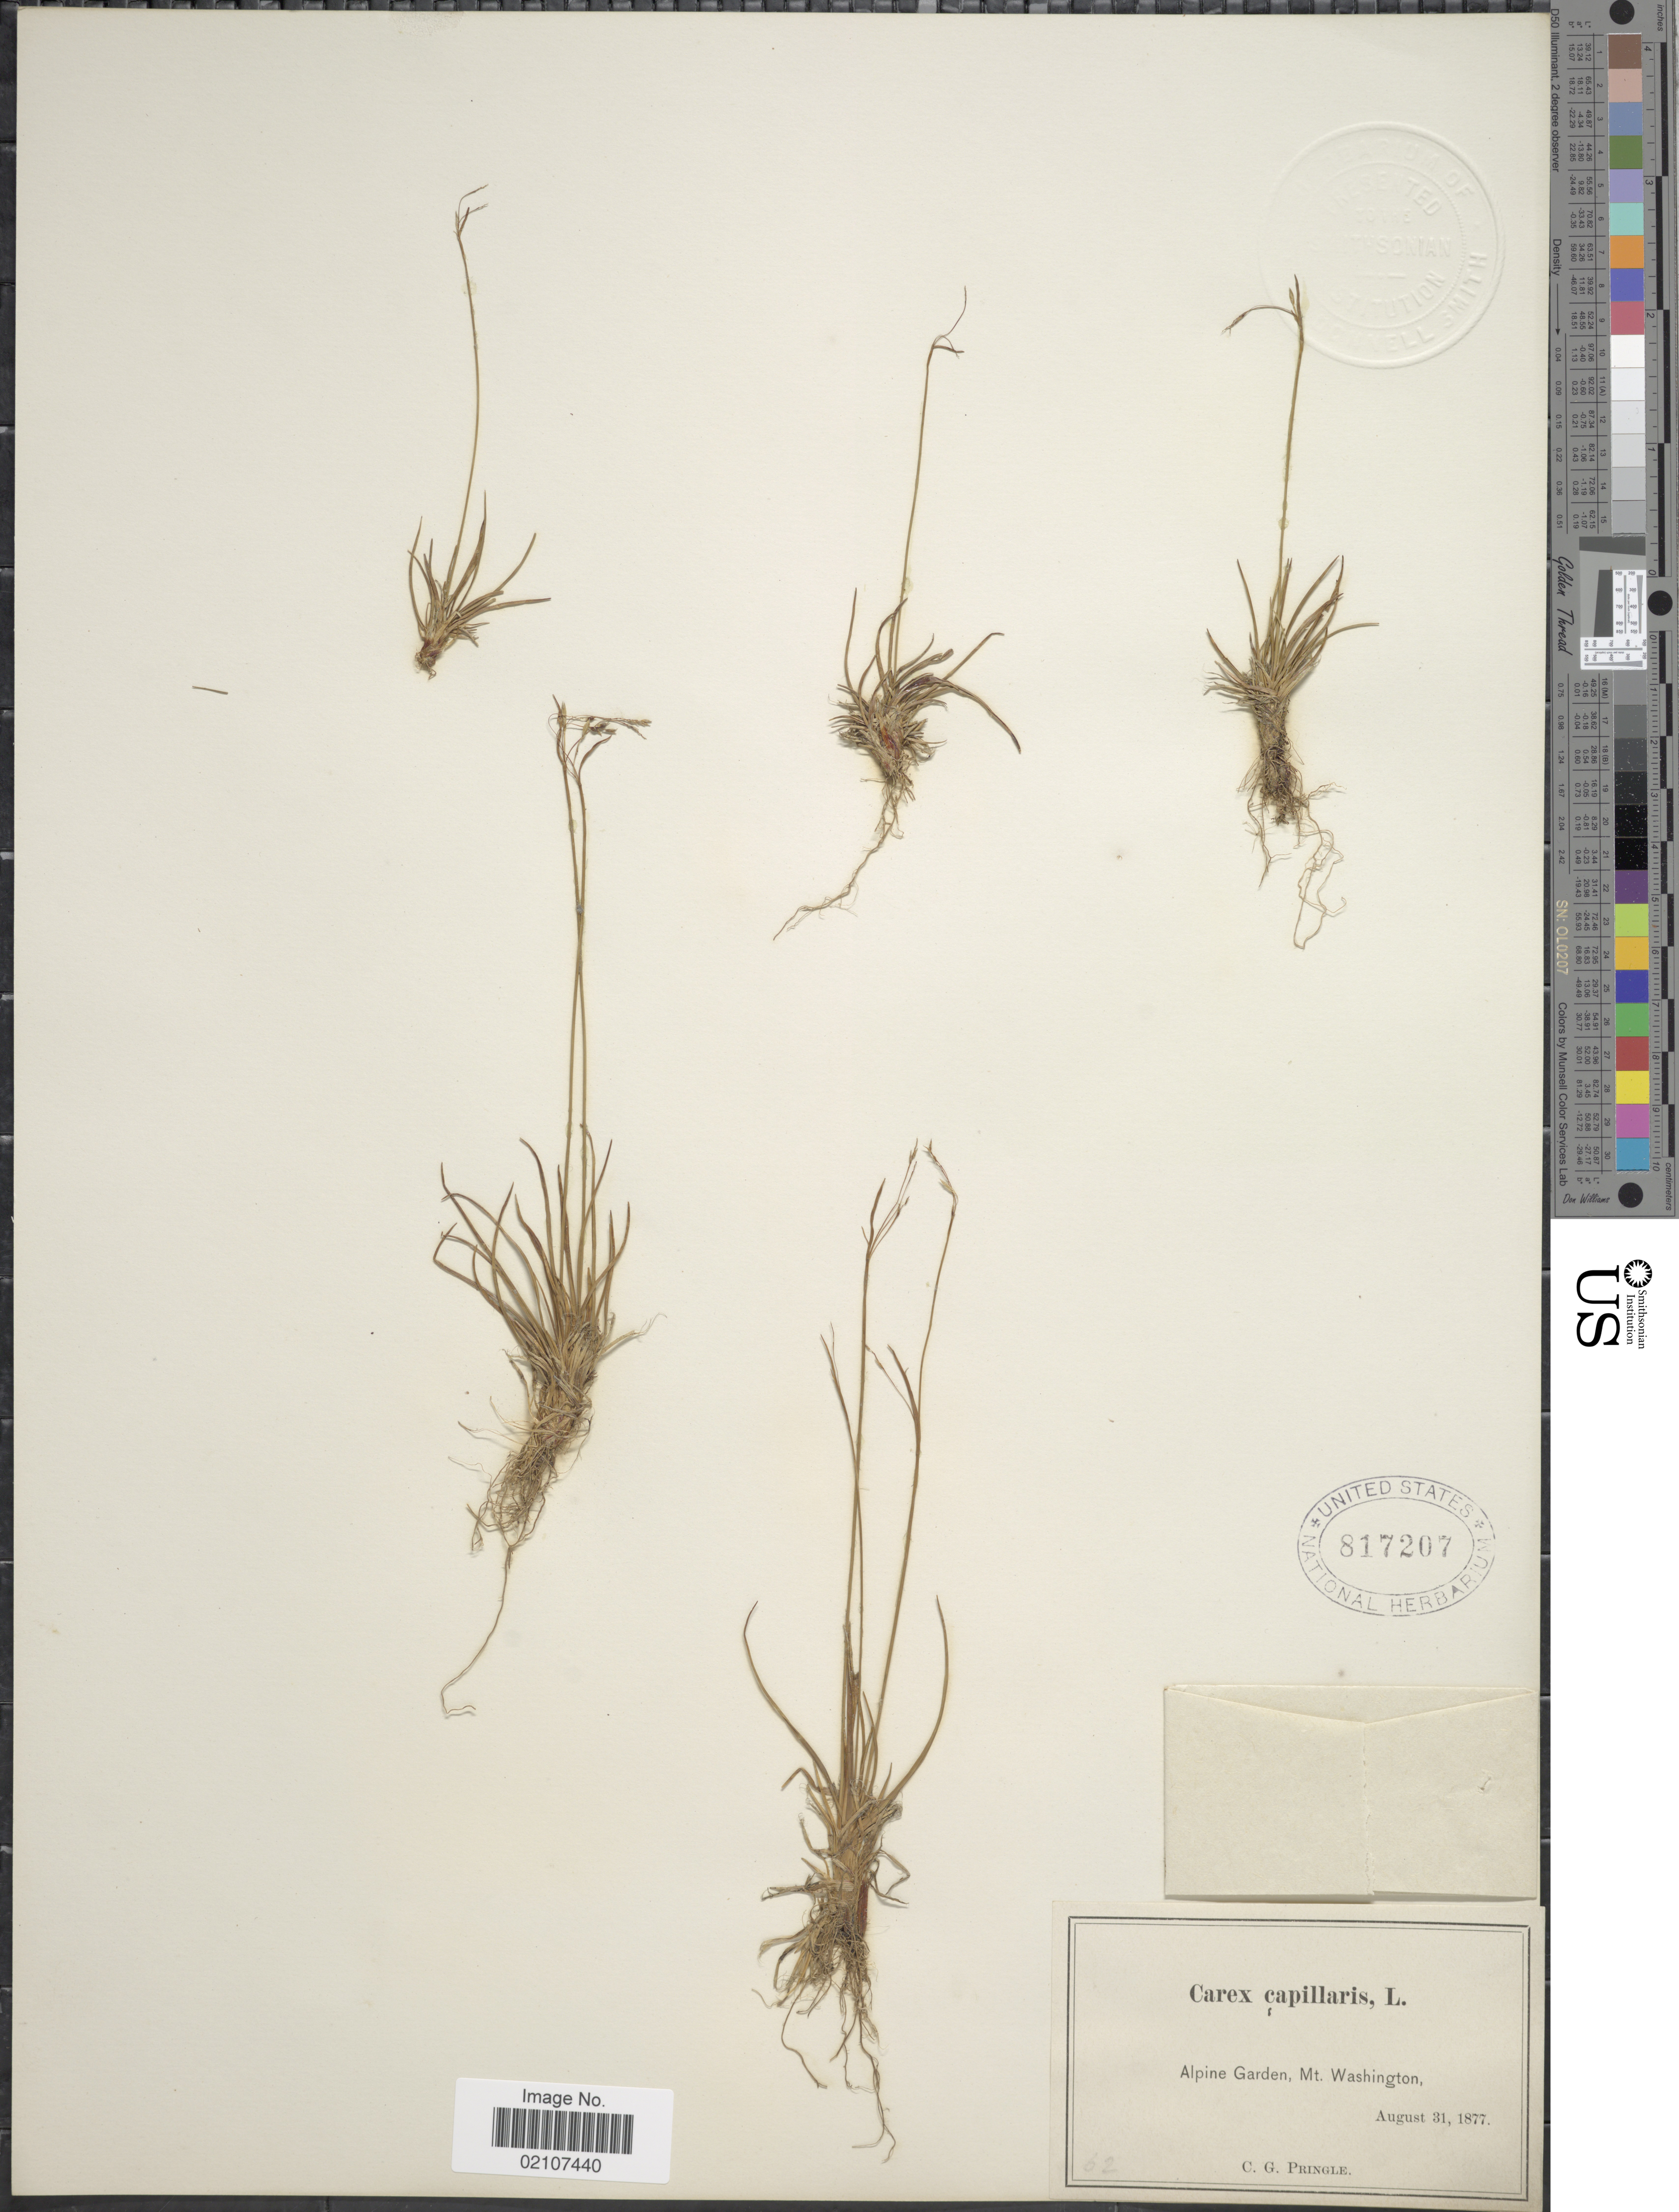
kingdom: Plantae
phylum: Tracheophyta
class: Liliopsida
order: Poales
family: Cyperaceae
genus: Carex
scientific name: Carex capillaris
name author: L.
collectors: C. G. Pringle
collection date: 1877-08-31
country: United States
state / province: Washington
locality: Alpine Garden, Mt Washington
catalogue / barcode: US 817207